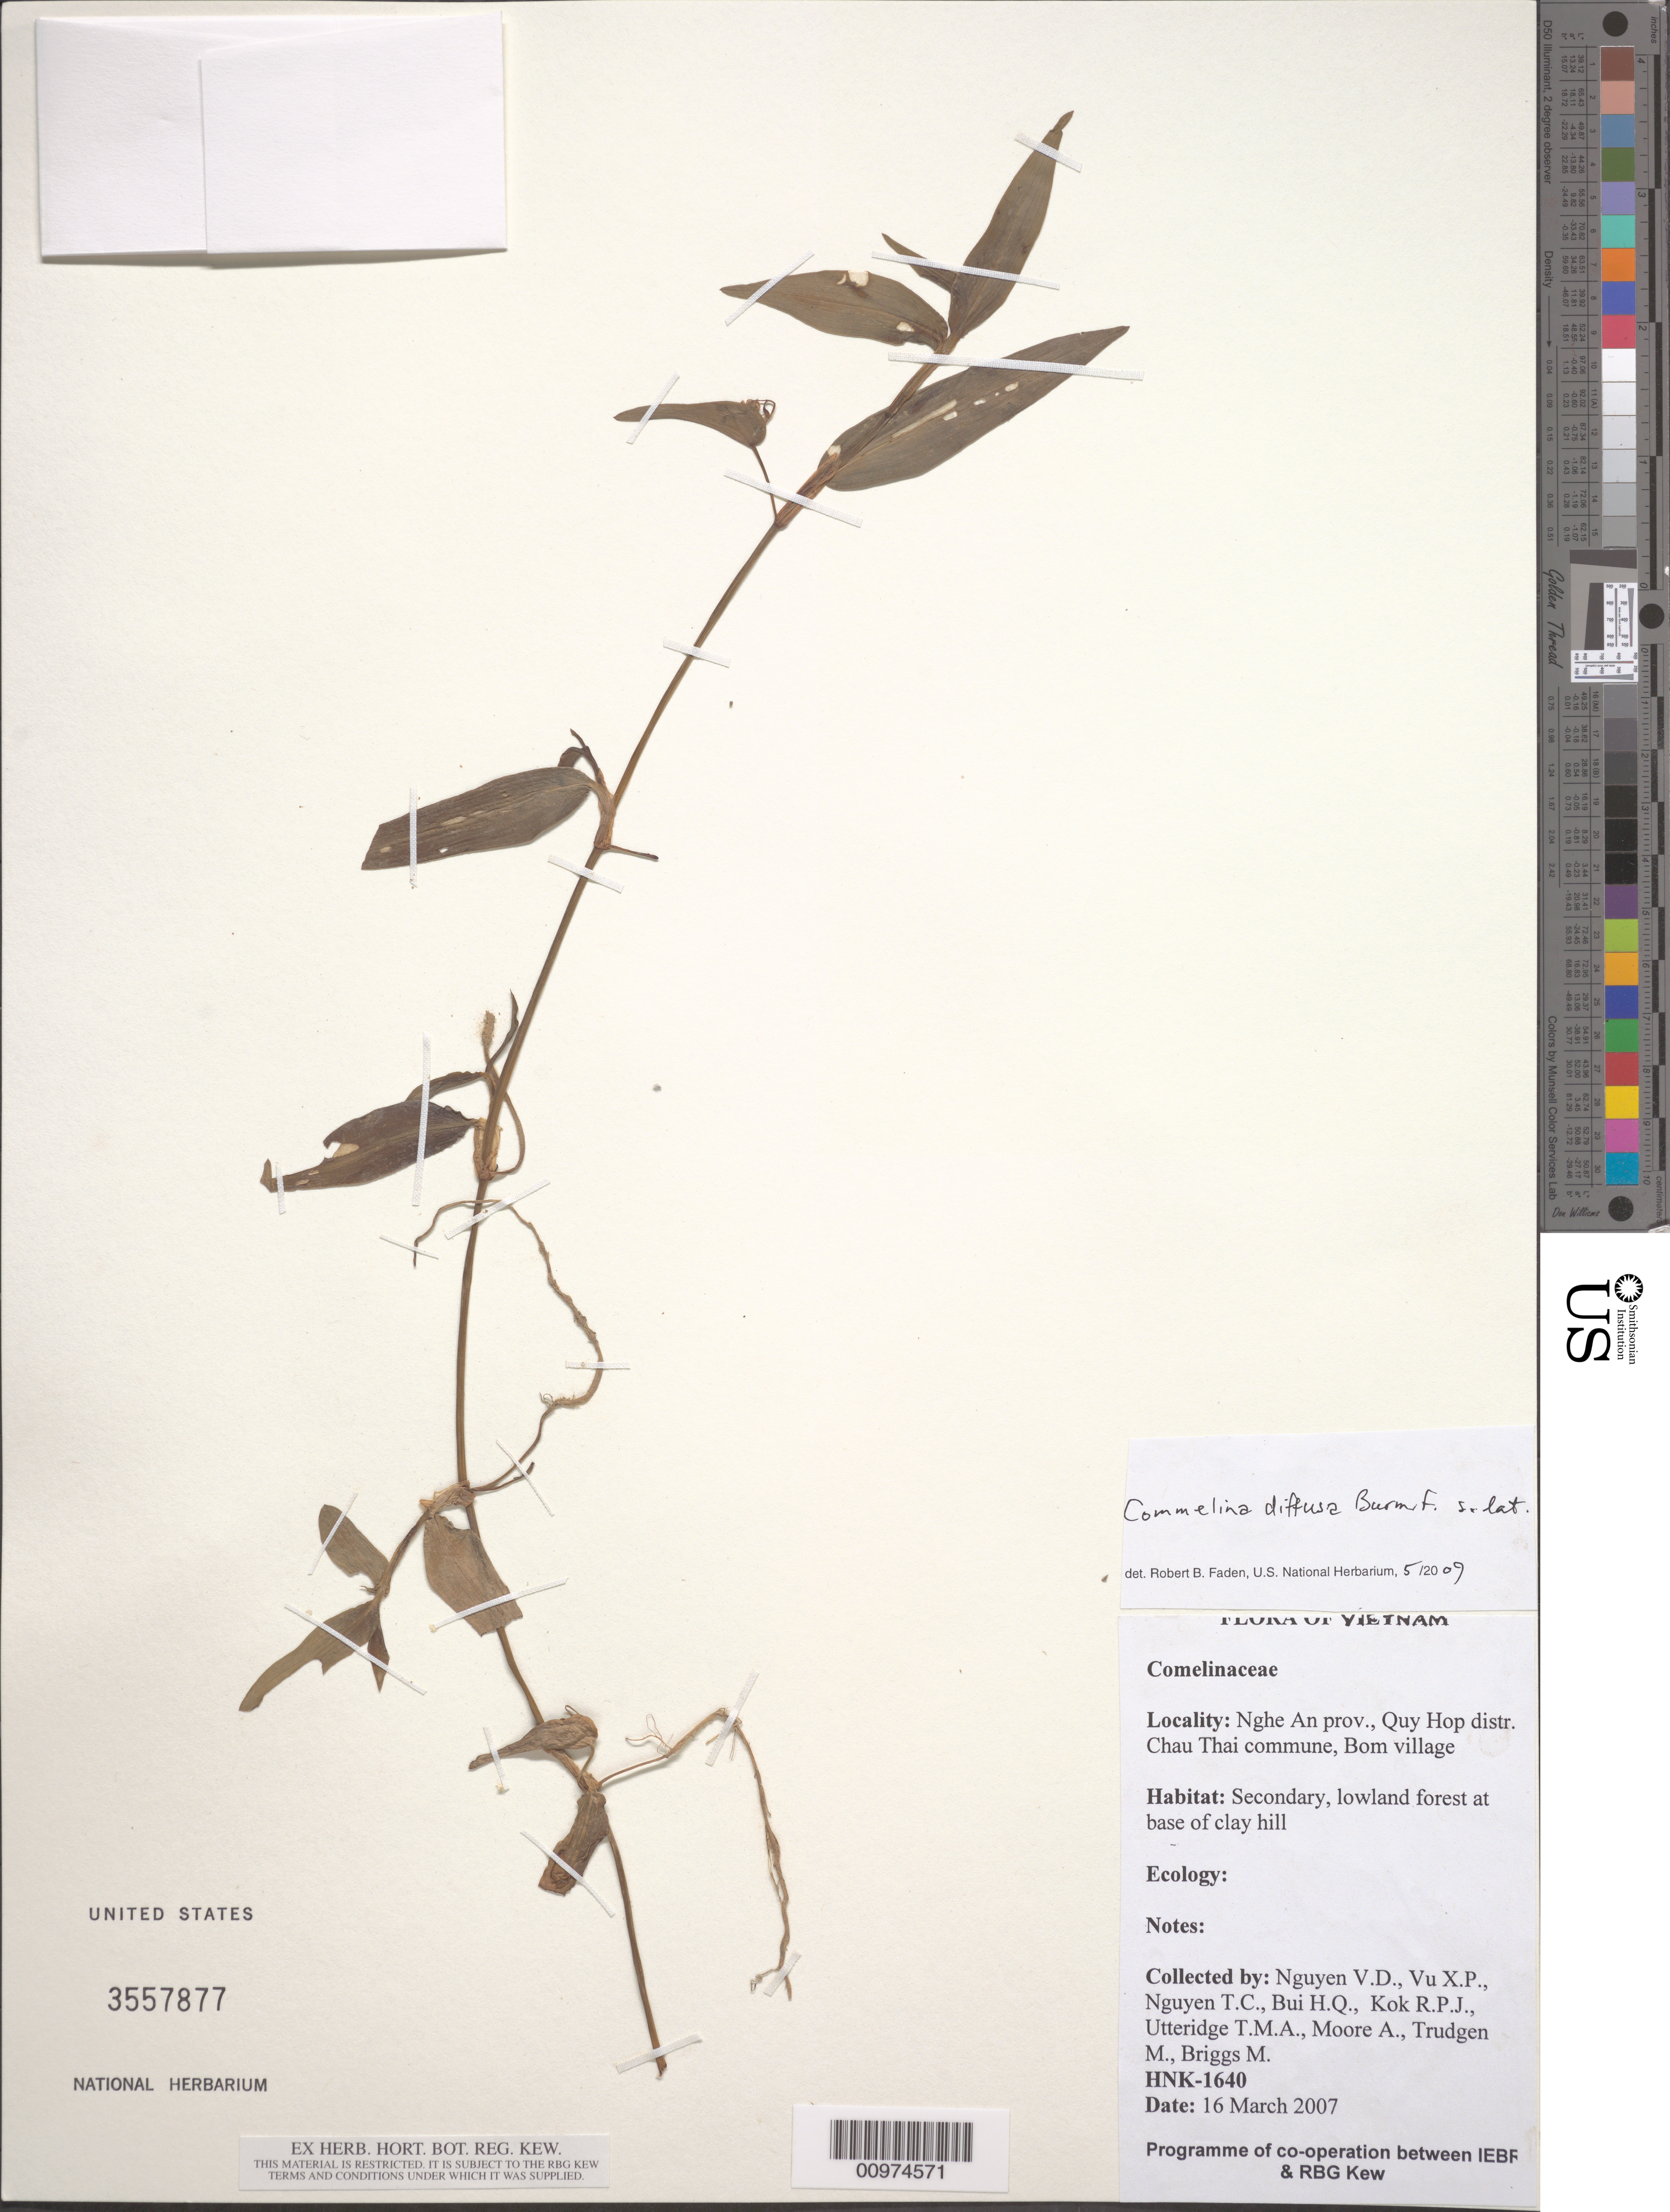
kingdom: Plantae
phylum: Tracheophyta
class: Liliopsida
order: Commelinales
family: Commelinaceae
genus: Commelina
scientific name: Commelina diffusa Burm. f., s. lat.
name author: Burm. f.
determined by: Faden, Robert B., (US), Smithsonian Institution - National Museum of Natural History (UNITED STATES)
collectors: V. D. Nguyen, X. Vu, T. C. Nguyen, H. Bui, R. de Kok, T. M. A. Utteridge, A. Moore, M. Trudgen & M. Briggs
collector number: HNK-1640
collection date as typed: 16 Mar 2007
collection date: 2007-03-16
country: Vietnam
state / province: Nghe An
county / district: Quy Hop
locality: Chau Thai commune, Bom village.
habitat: Secondary, lowland forest at base of clay hill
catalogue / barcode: US 3557877